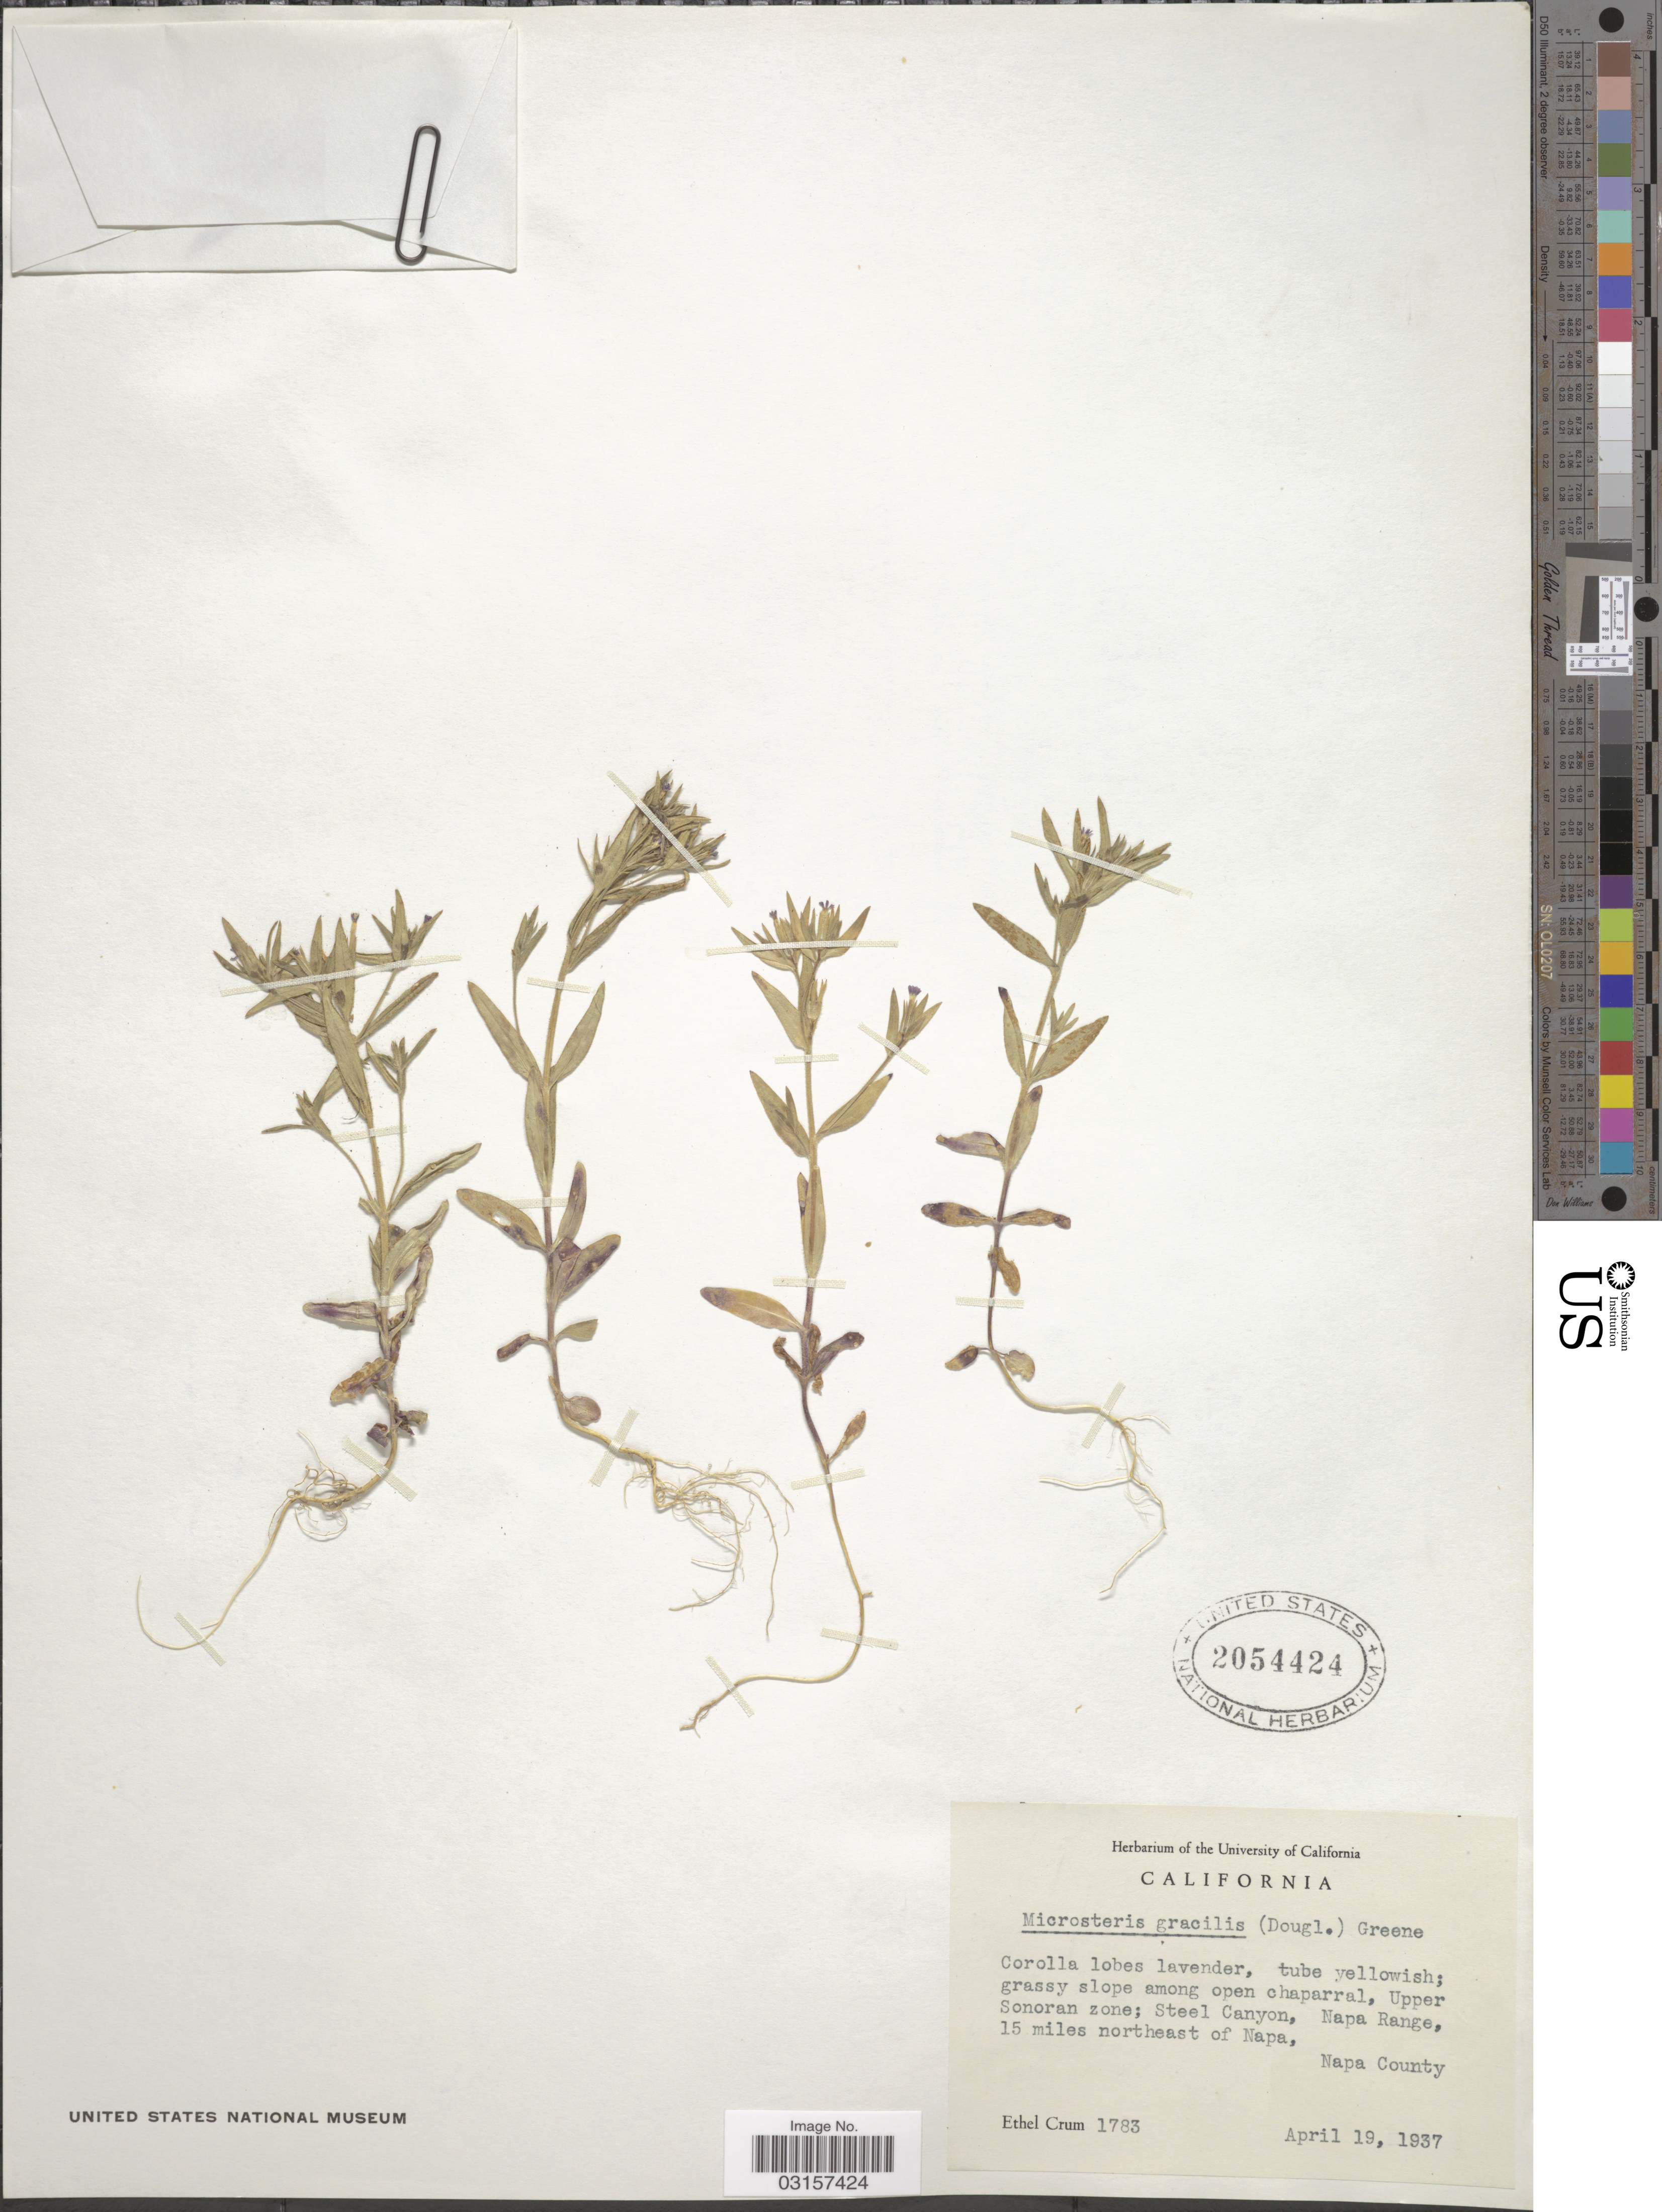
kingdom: Plantae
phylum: Tracheophyta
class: Magnoliopsida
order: Ericales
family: Polemoniaceae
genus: Microsteris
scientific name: Microsteris gracilis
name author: (Hook.) Greene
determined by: (US) Smithsonian Institution - National Museum of Natural History - Department of Botany (UNITED STATES)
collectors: E. K. Crum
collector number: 1783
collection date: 1937-04-19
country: United States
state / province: California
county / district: Napa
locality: Grassy slope among open chaparral, Upper Sonoran zone; Steel Canyon, Napa Range, 15 miles northeast of Napa, Napa County.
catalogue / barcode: US 2054424